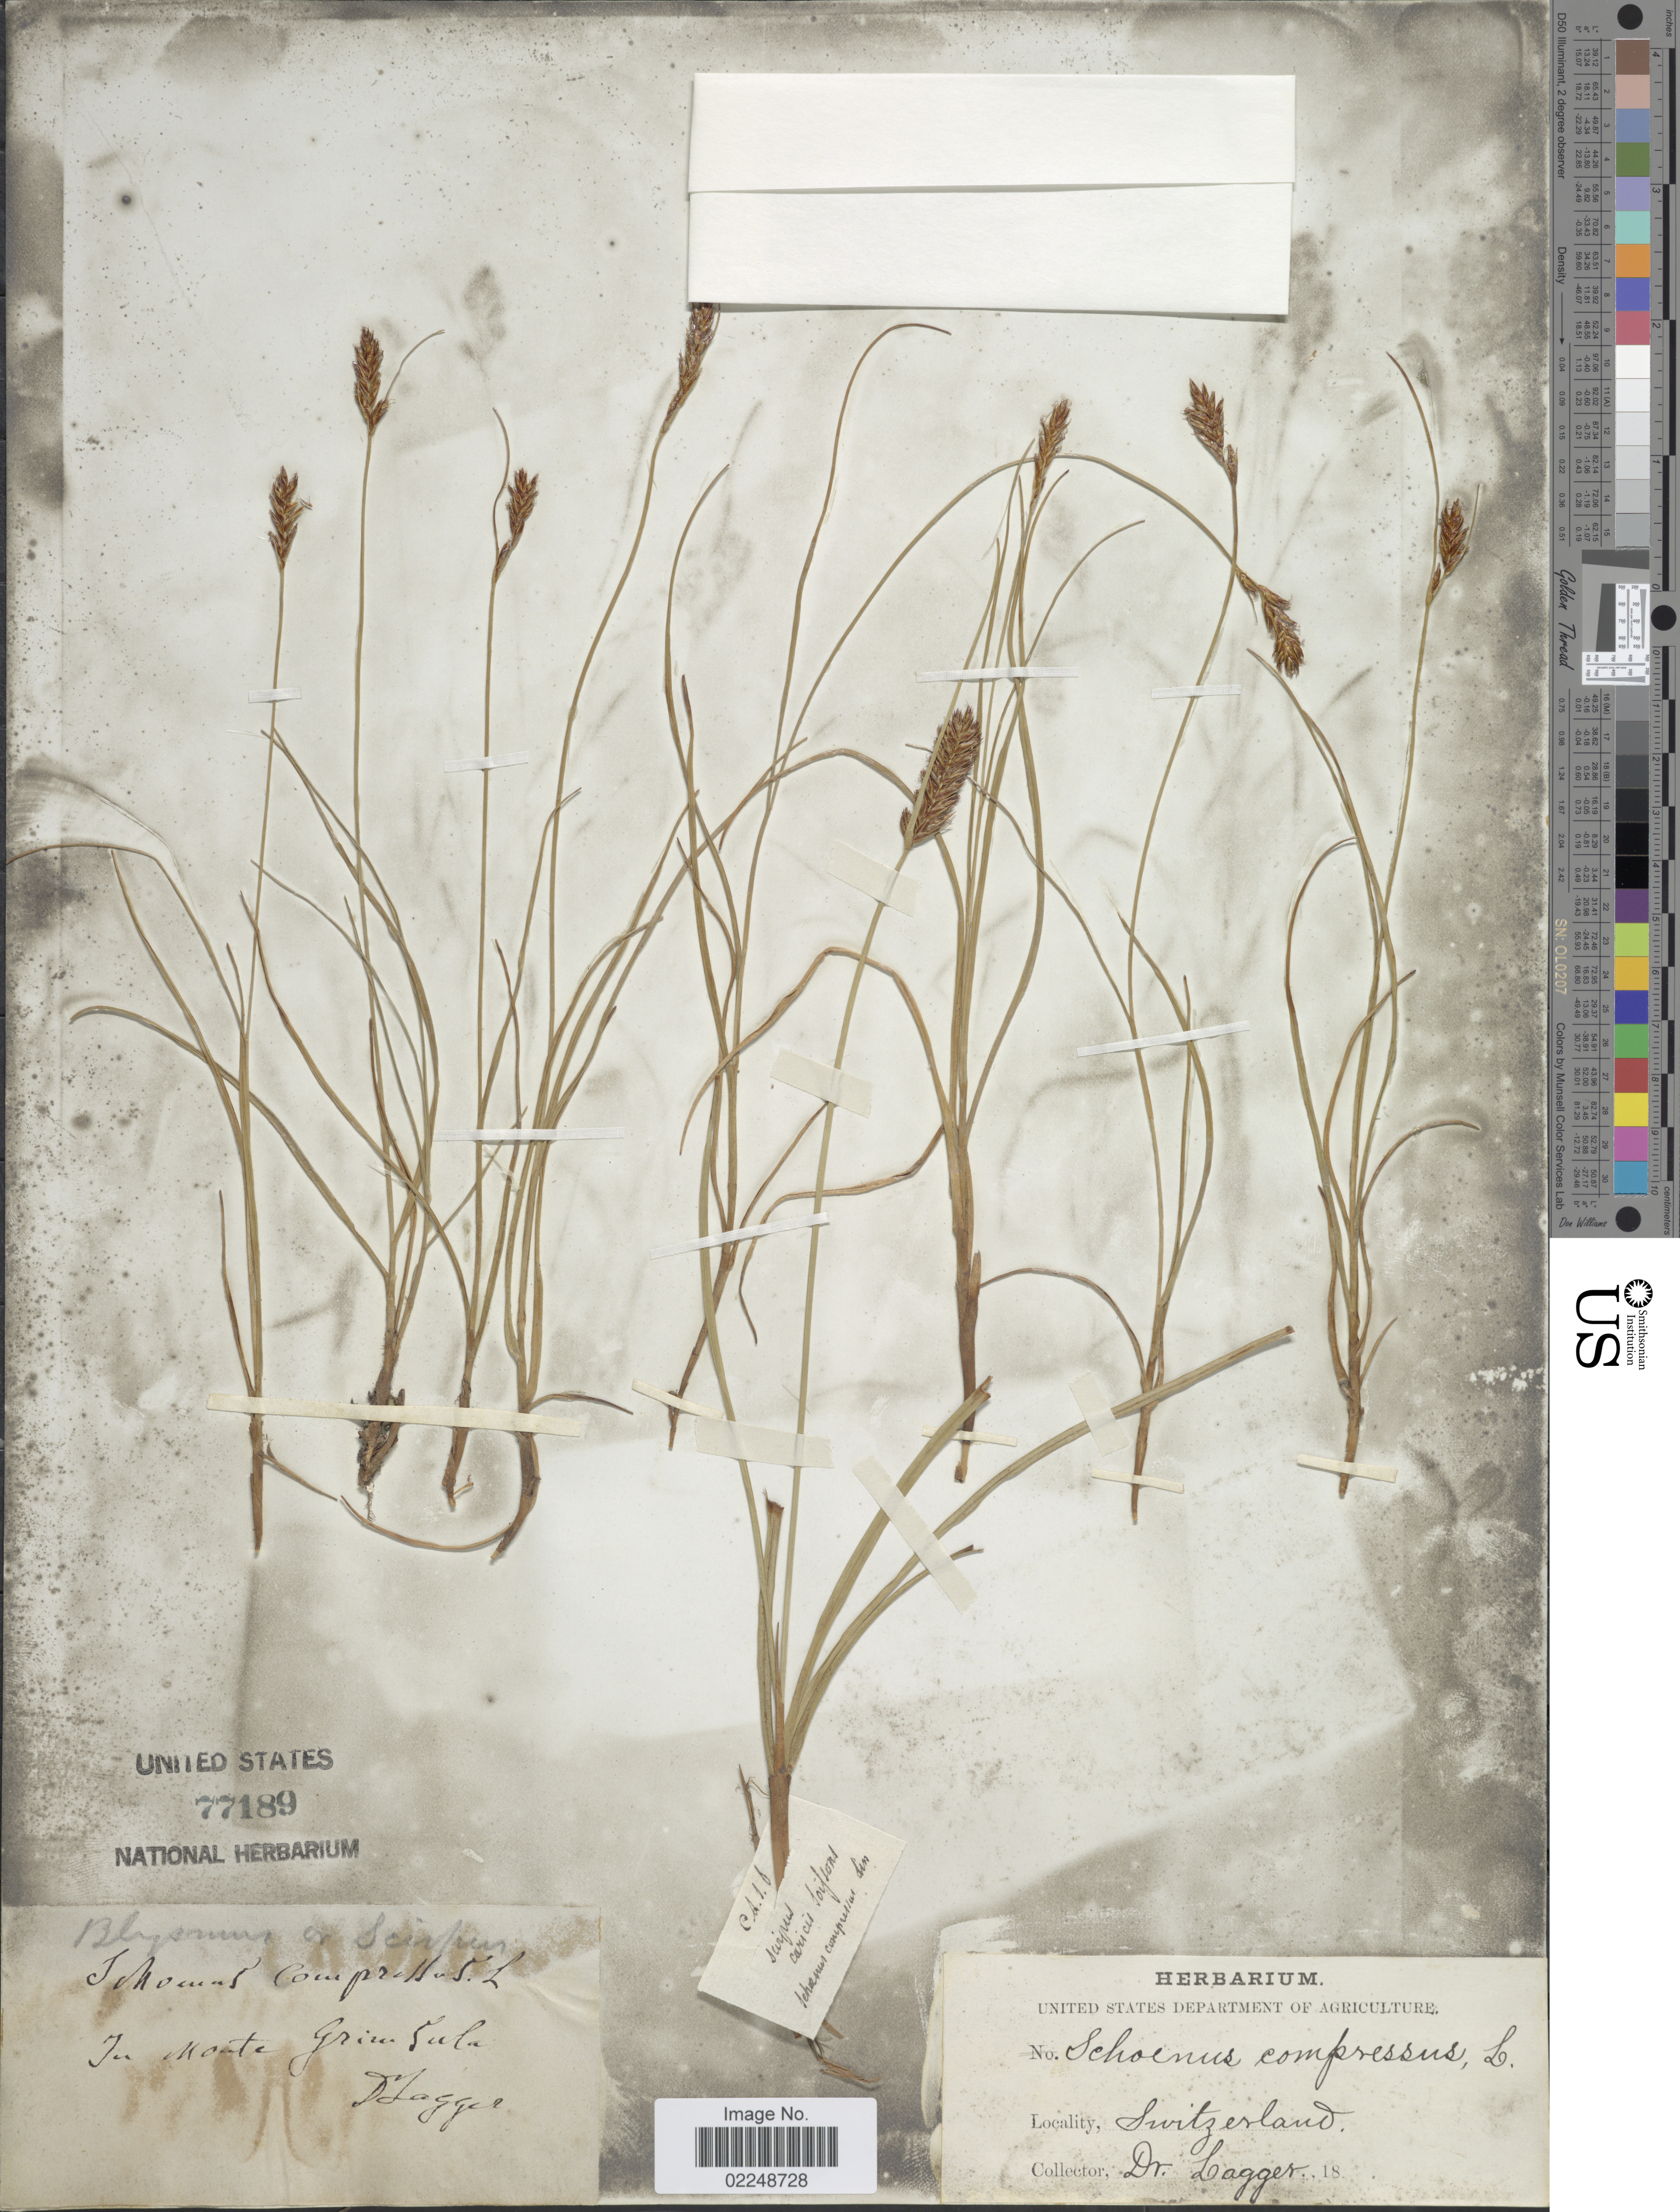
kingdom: Plantae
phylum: Tracheophyta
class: Liliopsida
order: Poales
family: Cyperaceae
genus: Blysmus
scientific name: Blysmus compressus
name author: (L.) Panzer ex Link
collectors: F. J. Lagger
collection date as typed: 18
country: Switzerland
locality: In Monte Grimsula.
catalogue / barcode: US 77189